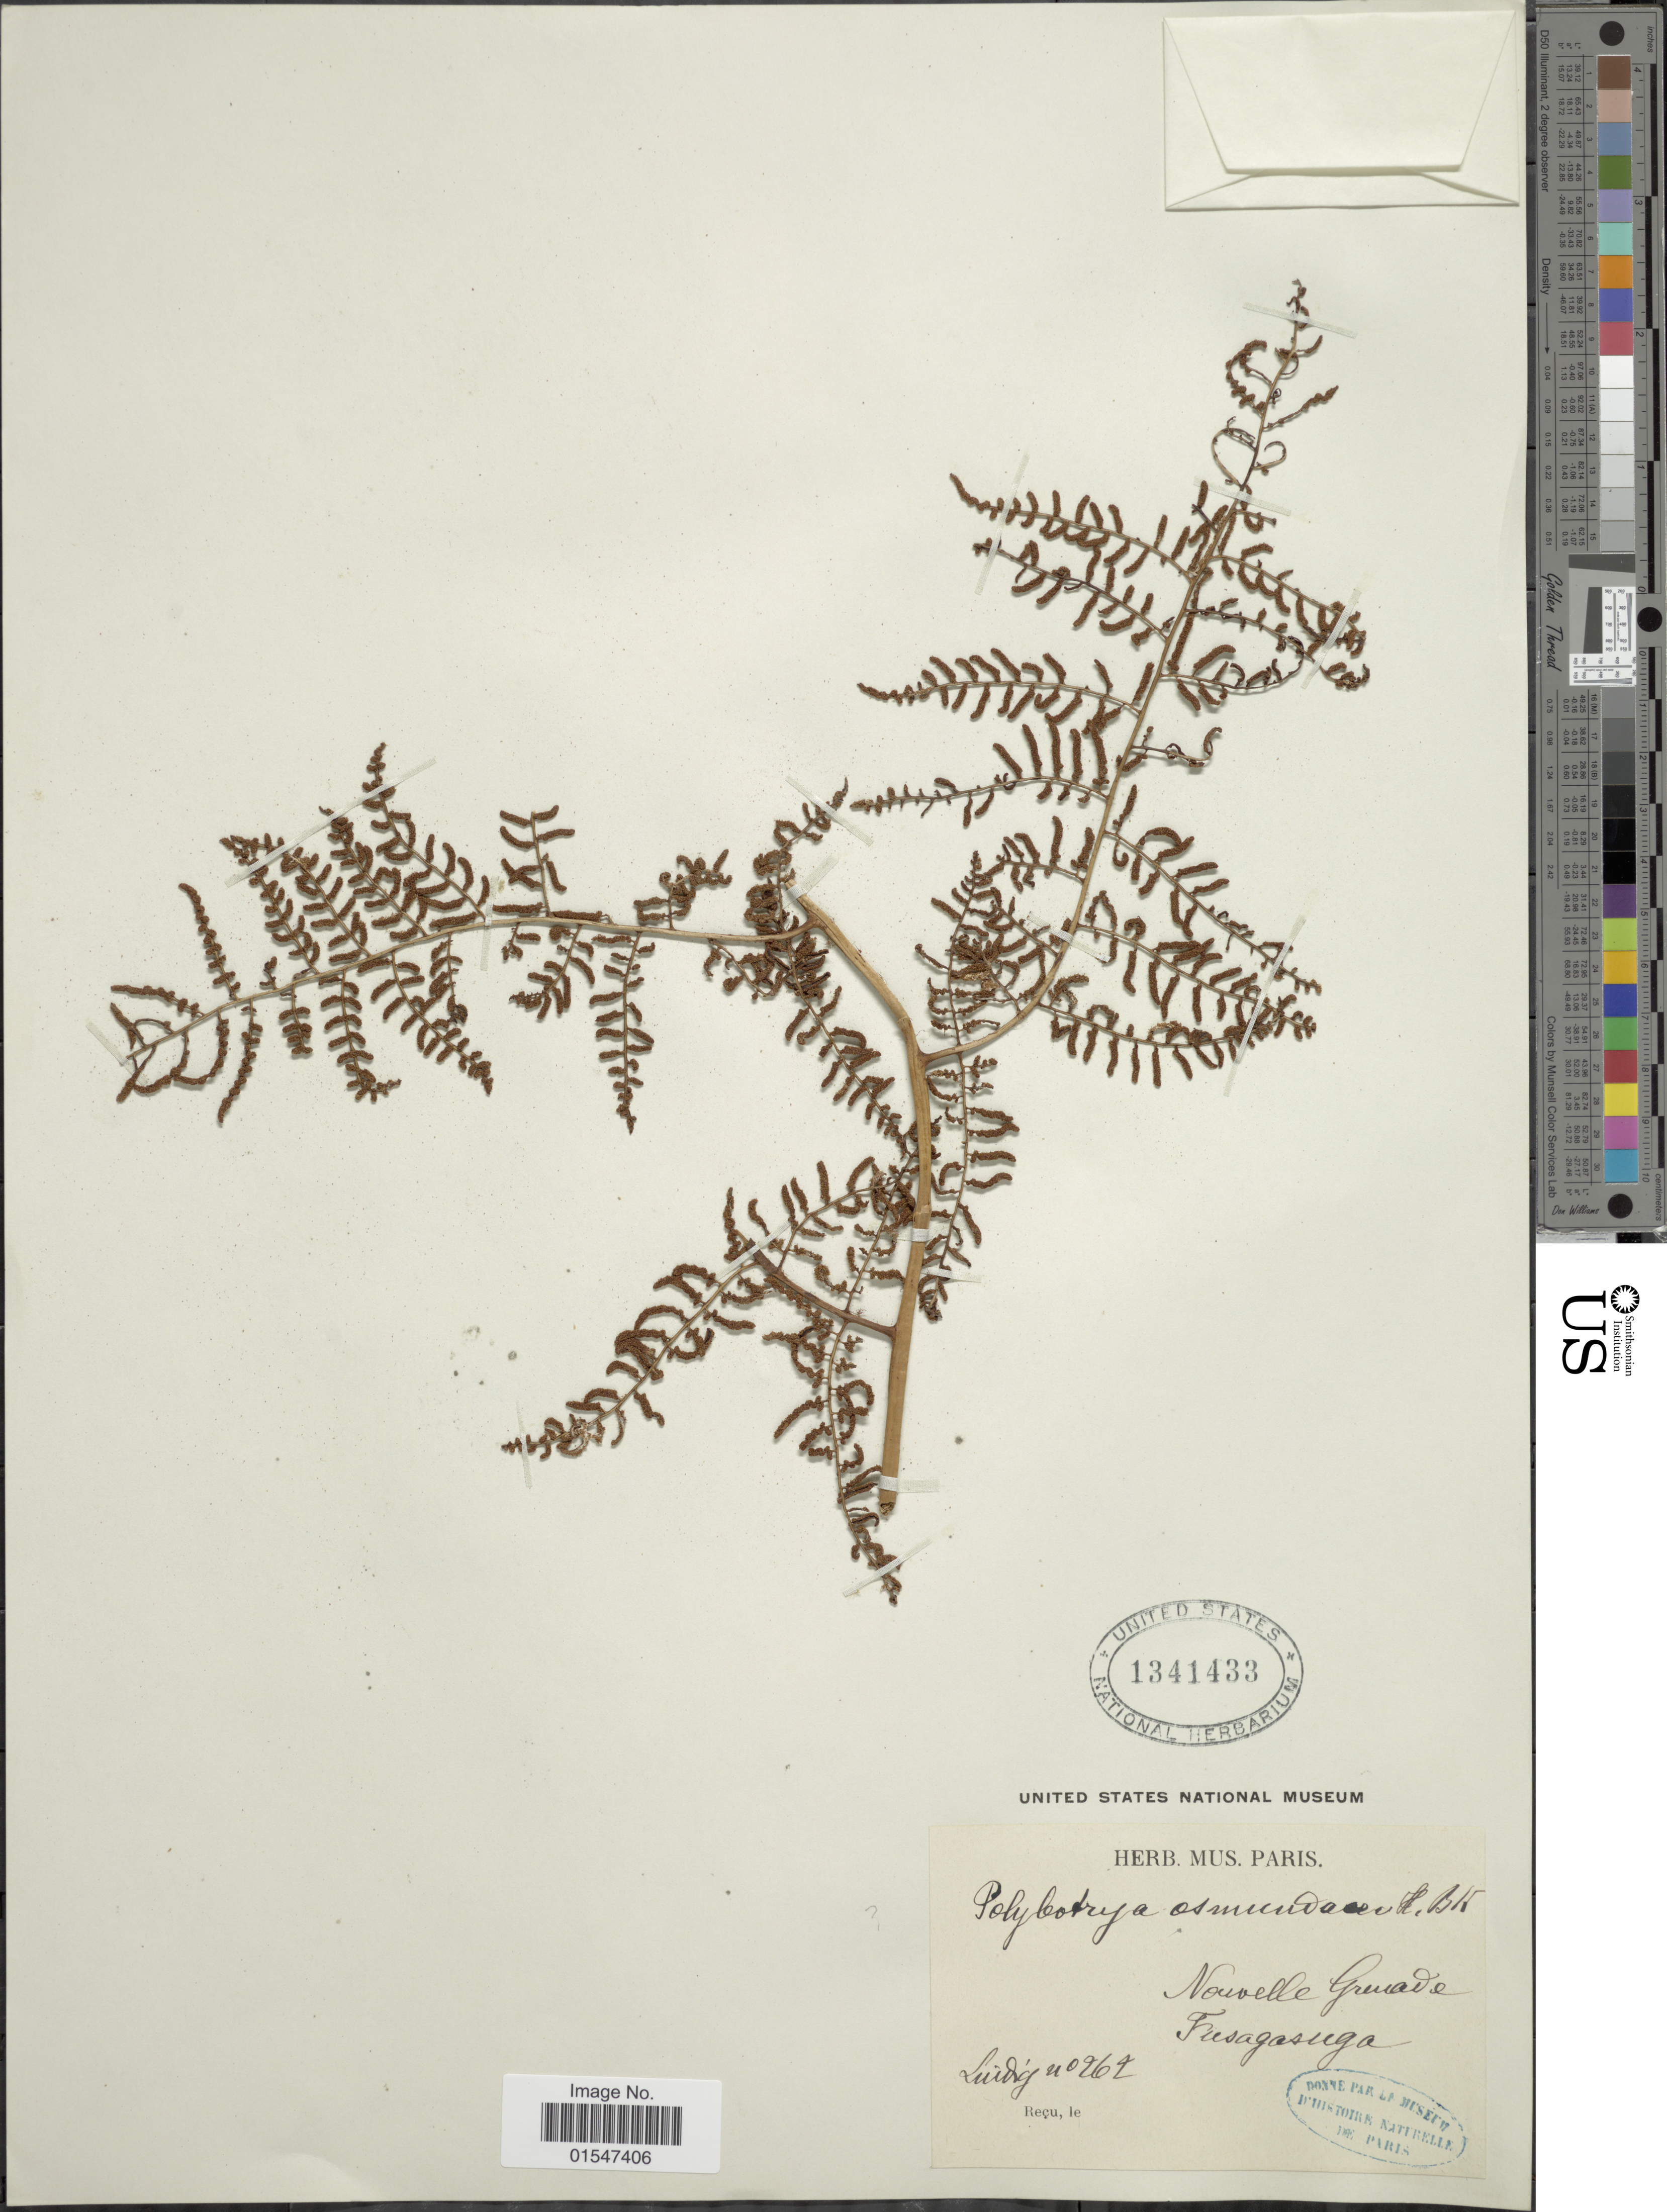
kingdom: Plantae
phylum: Tracheophyta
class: Polypodiopsida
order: Polypodiales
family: Dryopteridaceae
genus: Polybotrya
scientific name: Polybotrya osmundacea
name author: Humb. & Bonpl. ex Willd.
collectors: Ludwig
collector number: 262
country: Colombia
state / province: Cundinamarca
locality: Nouvelle Grenade, Fusagasuga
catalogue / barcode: US 1341433